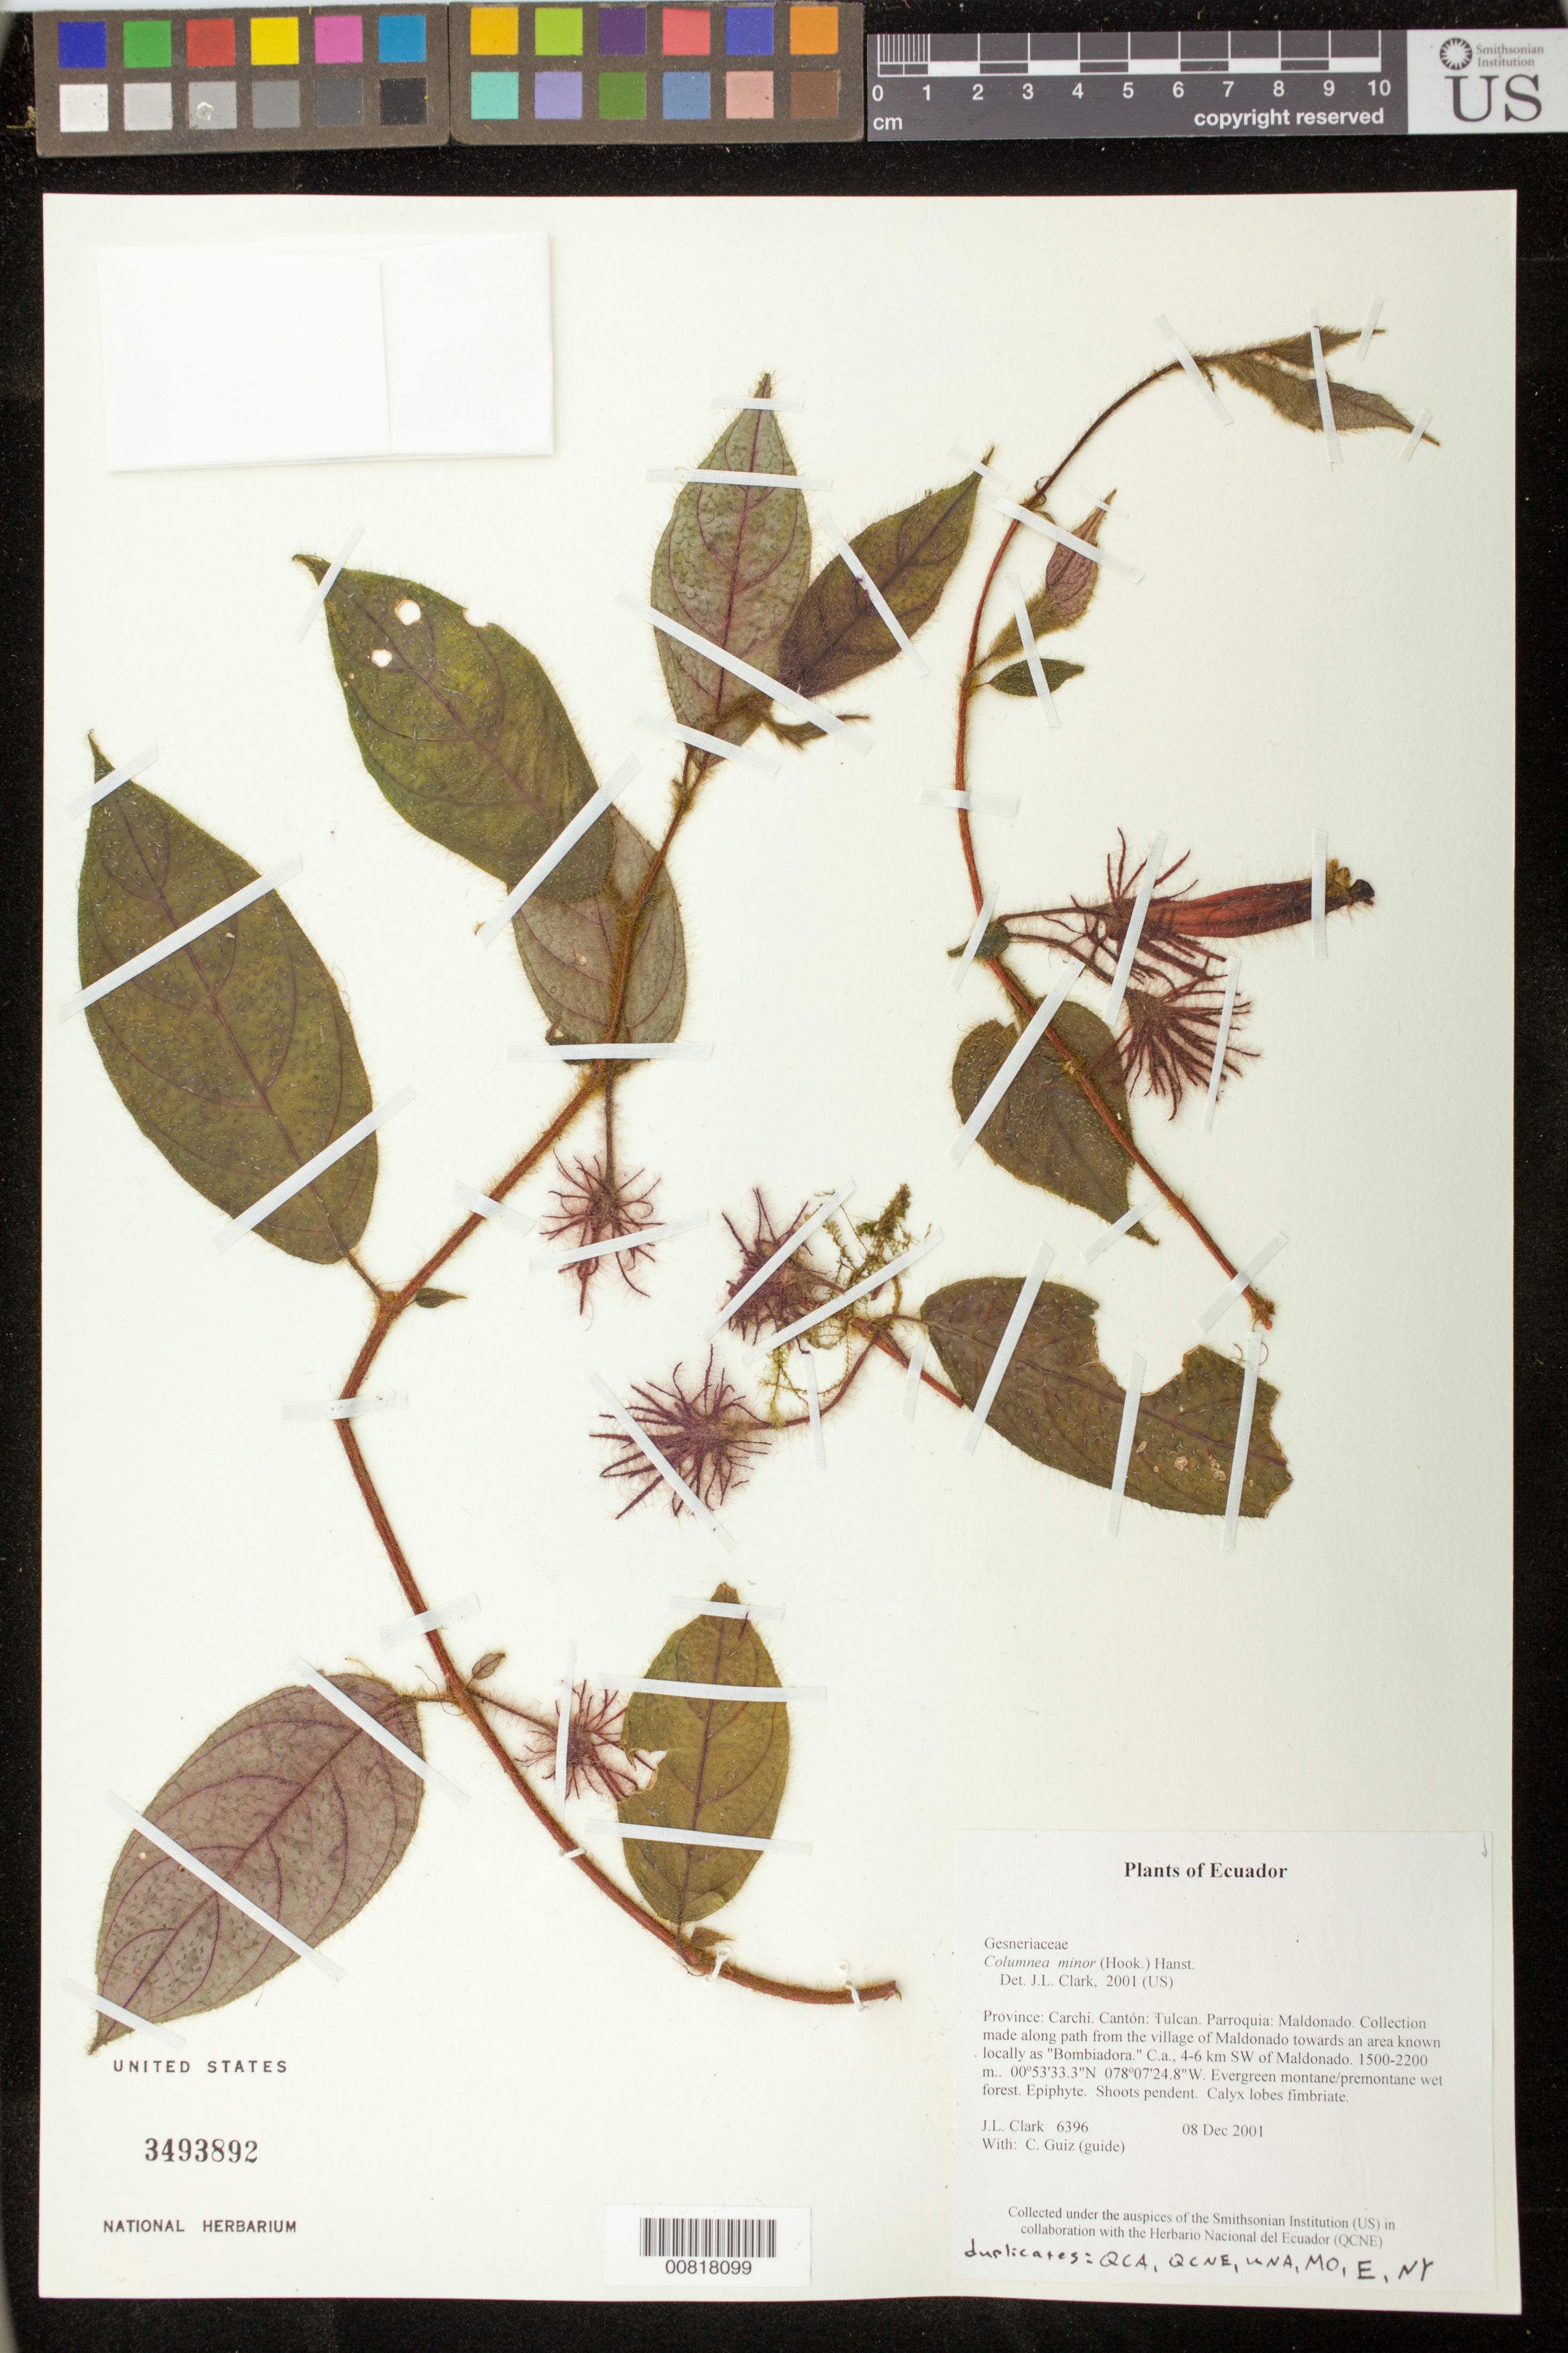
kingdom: Plantae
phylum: Tracheophyta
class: Magnoliopsida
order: Lamiales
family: Gesneriaceae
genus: Columnea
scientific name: Columnea minor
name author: (Hook.) Hanst.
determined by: Clark, J. L., (SEL), The Marie Selby Botanical Garden (UNITED STATES)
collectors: J. L. Clark & C. Guiz (guide)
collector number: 6396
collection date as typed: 08 Dec 2001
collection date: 2001-12-08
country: Ecuador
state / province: Carchi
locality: Tulcan. Parroquia: Maldonado. Collection made along path from the village of Maldonado towards an area known locally as "Bombiadora." C.a., 4-6 km SW of Maldonado.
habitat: Evergreen montane/premontane wet forest.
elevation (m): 1500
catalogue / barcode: US 3493892